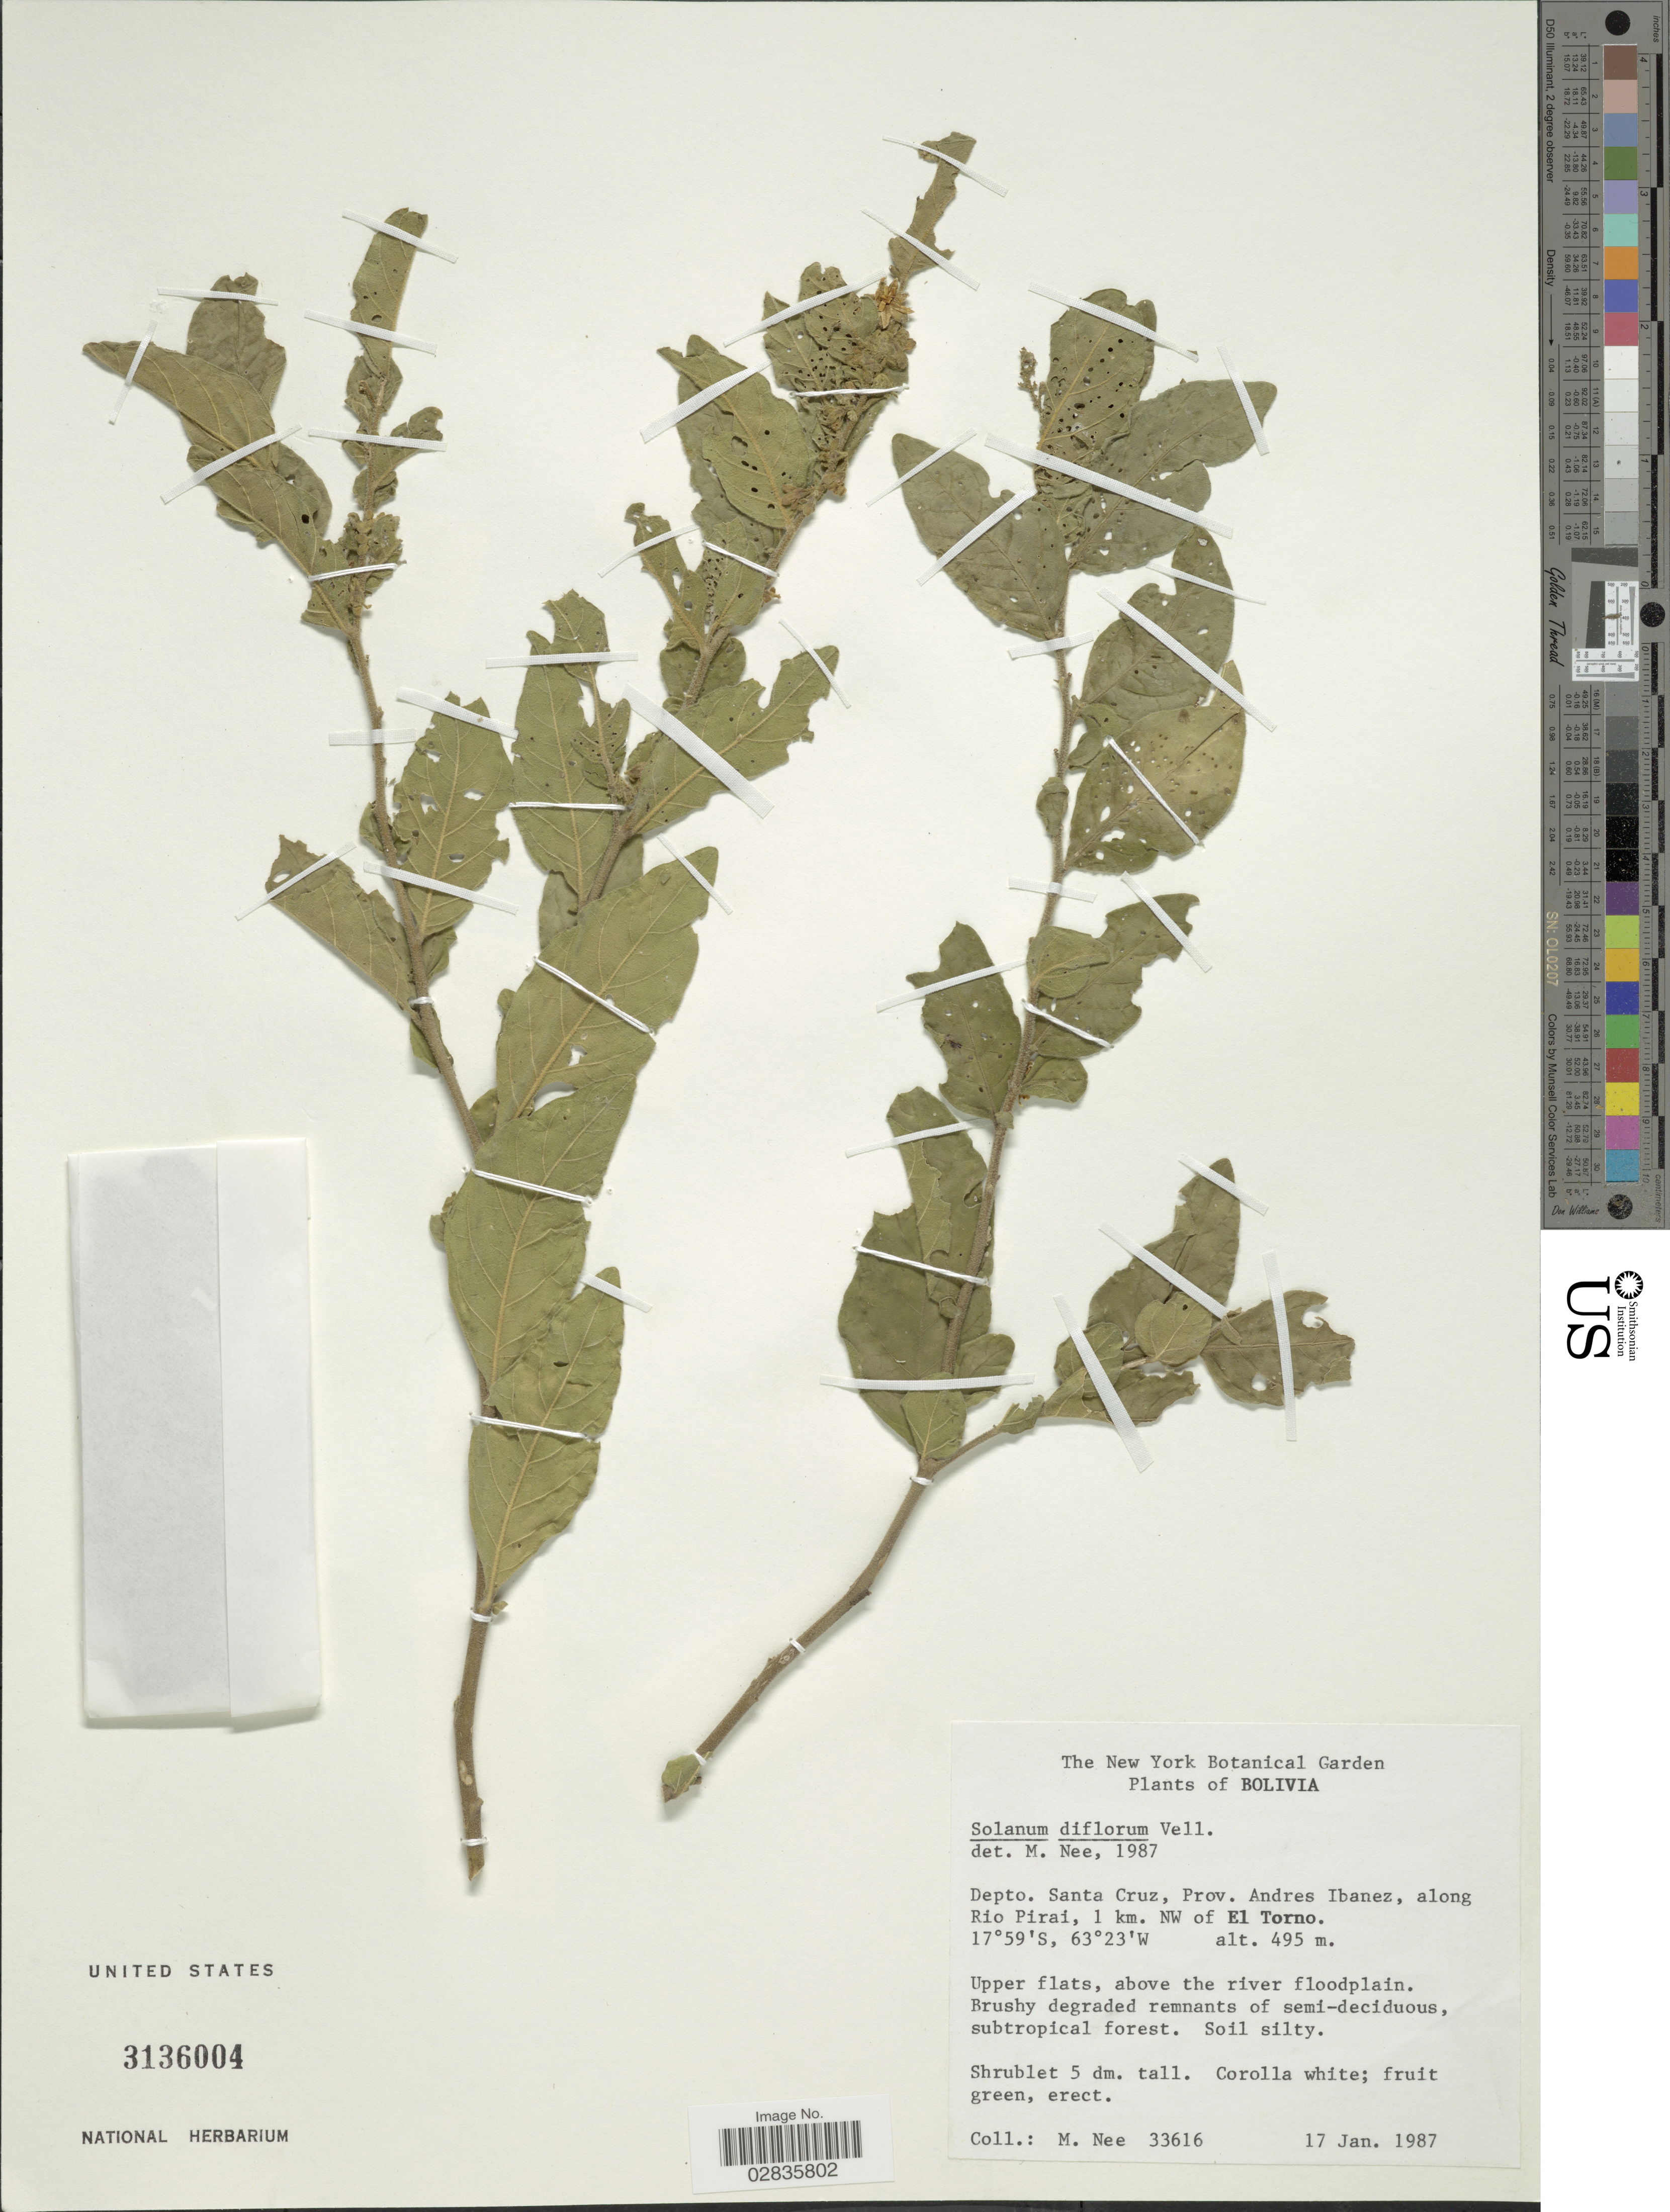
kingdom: Plantae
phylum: Tracheophyta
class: Magnoliopsida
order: Solanales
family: Solanaceae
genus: Solanum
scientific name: Solanum diflorum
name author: Vell.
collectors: M. Nee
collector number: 33616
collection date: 1987-01-17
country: Bolivia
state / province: Santa Cruz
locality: Depto. Santa Cruz, Prov. Andres Ibanez, along Rio Pirai, 1 km. NW of El Torno.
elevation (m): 495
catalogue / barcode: US 3136004